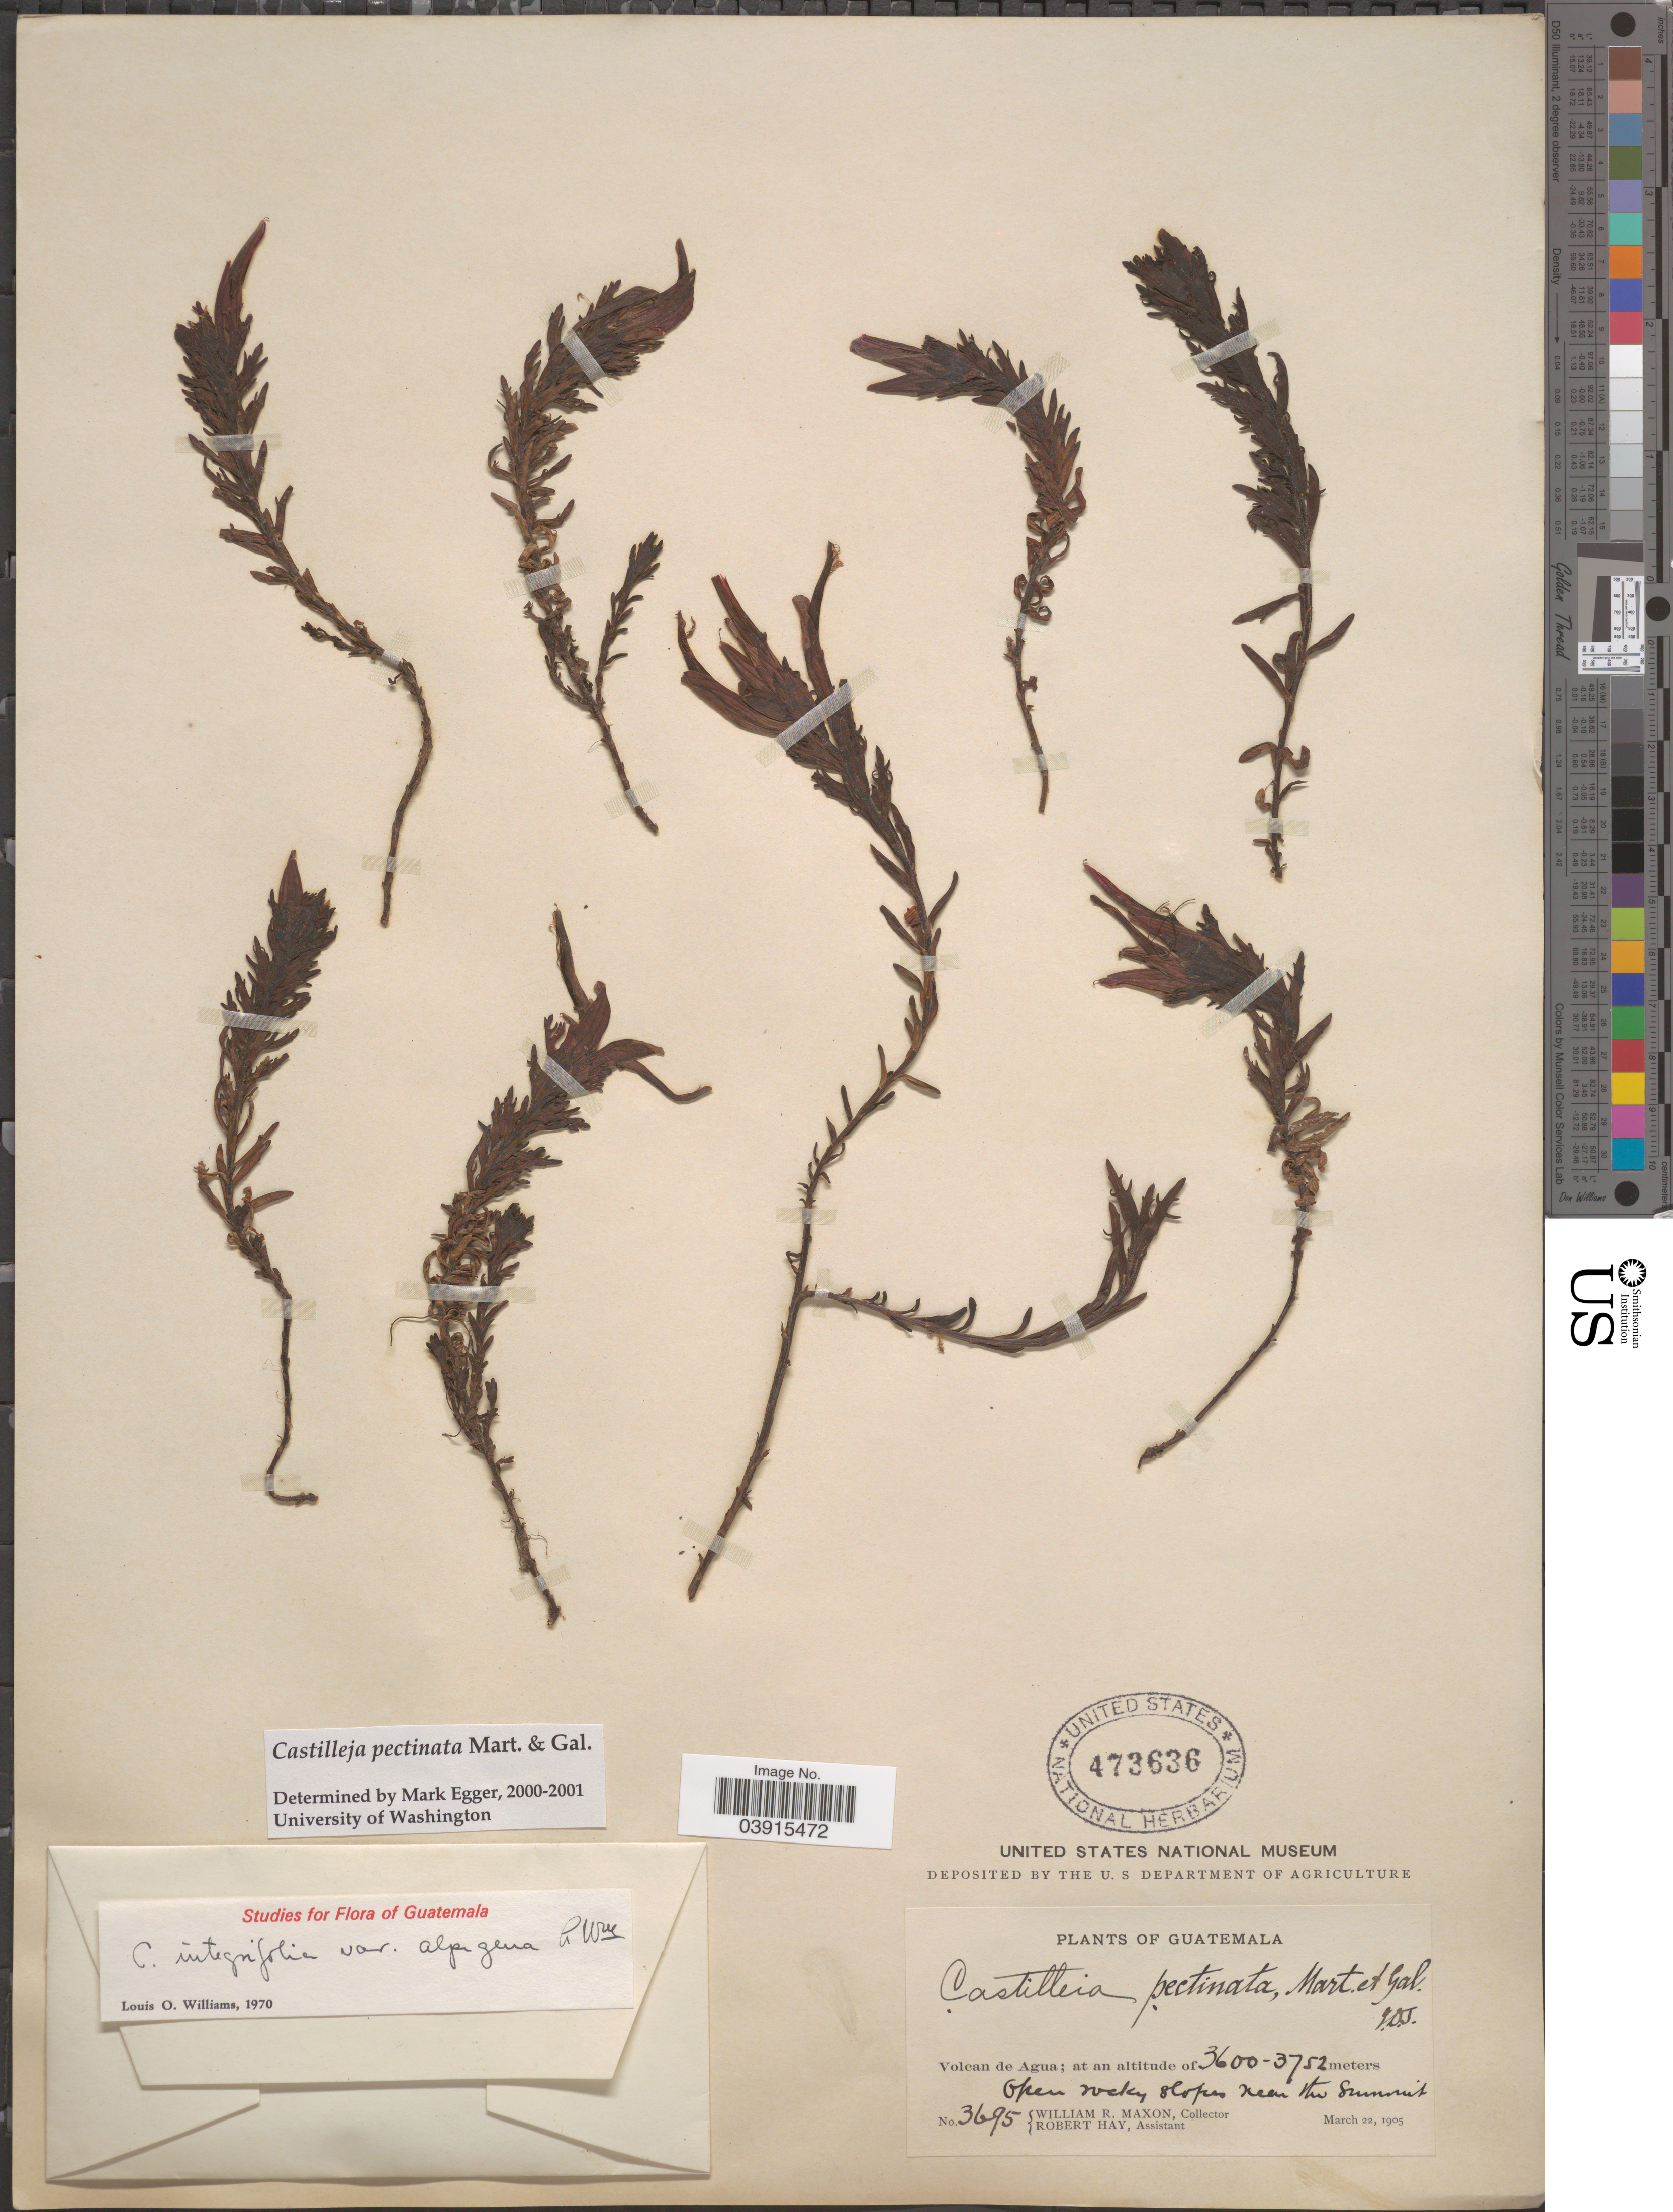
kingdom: Plantae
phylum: Tracheophyta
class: Magnoliopsida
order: Lamiales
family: Orobanchaceae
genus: Castilleja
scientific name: Castilleja pectinata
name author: M. Martens & Galeotti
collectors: W. R. Maxon & R. Hay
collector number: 3695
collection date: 1905-03-22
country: Guatemala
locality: Volcan de Agua; open rocky slopes near the summit.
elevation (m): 3600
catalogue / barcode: US 473636